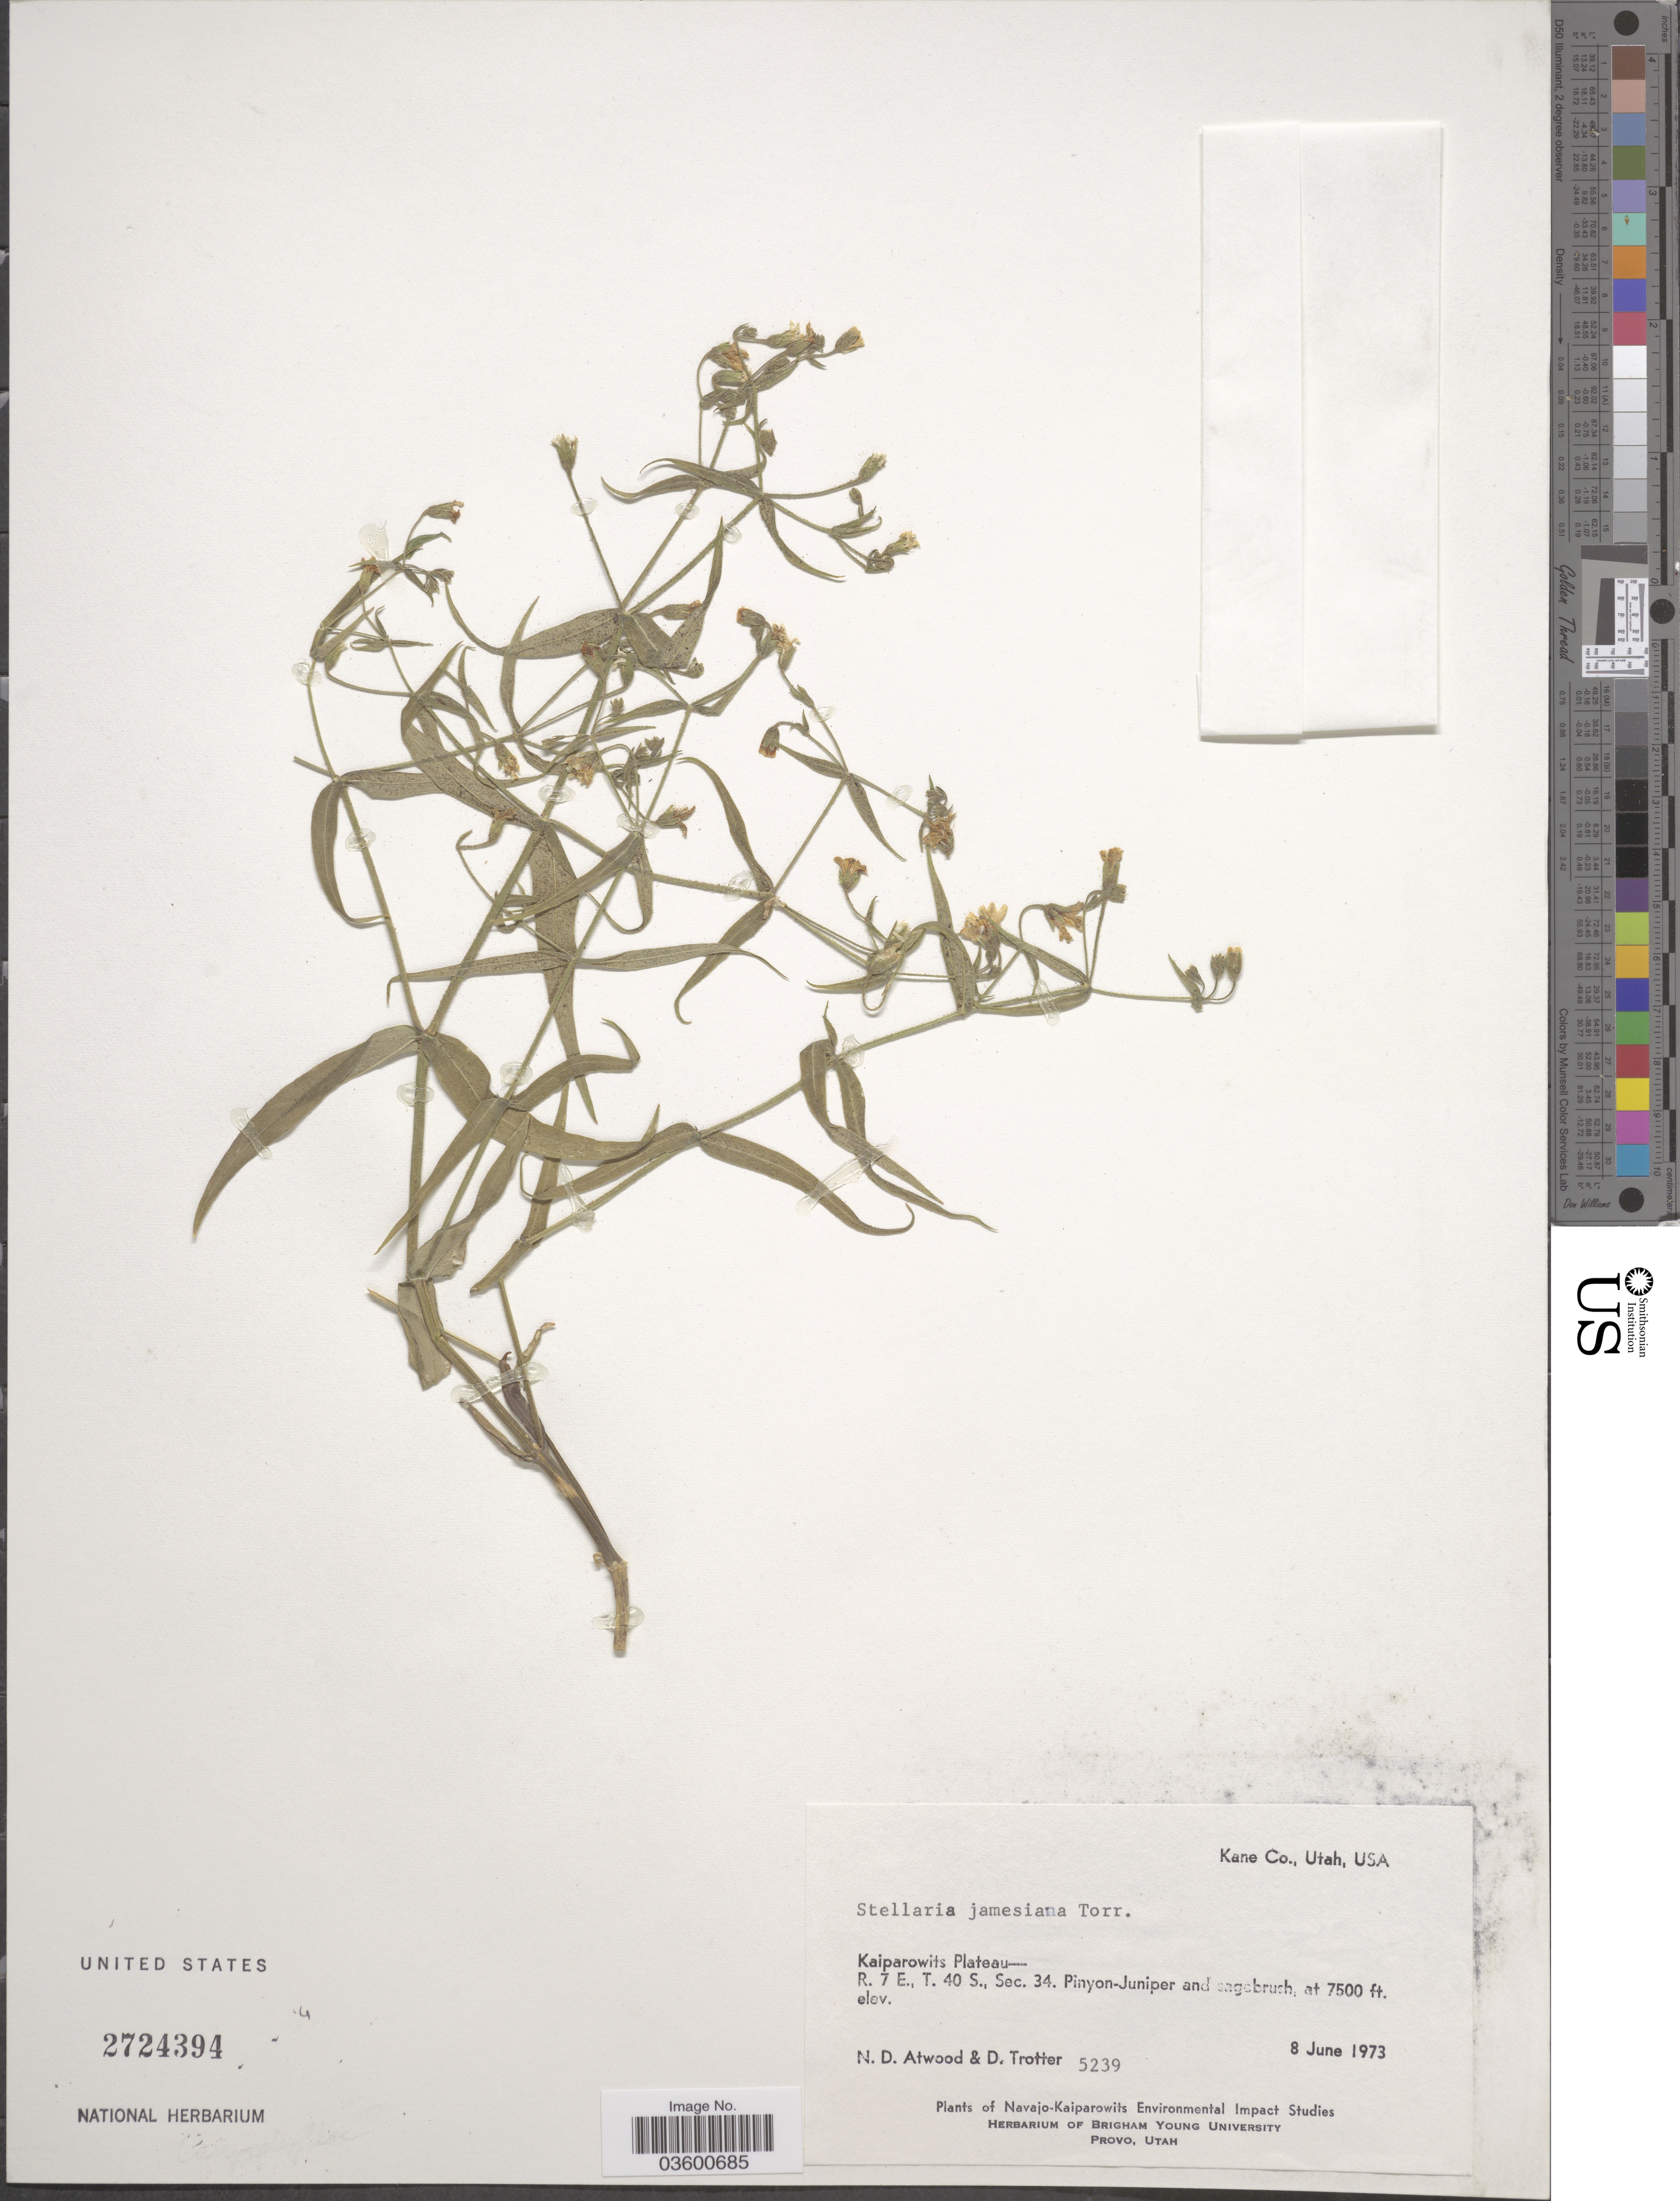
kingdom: Plantae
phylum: Tracheophyta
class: Magnoliopsida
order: Caryophyllales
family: Caryophyllaceae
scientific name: Torreyostellaria jamesiana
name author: (Torr.) Gang Yao et al.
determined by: Strong, M. T., (US), Smithsonian Institution - National Museum of Natural History (UNITED STATES)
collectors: N. Atwood & D. Trotter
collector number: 5239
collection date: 1973-06-08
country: United States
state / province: Utah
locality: Kane Co. Kaiparowits Plateau. R. 7 E., T. 40 S., Sec. 34. Pinyon-Juniper and sagebrush.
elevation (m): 2286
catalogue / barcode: US 2724394